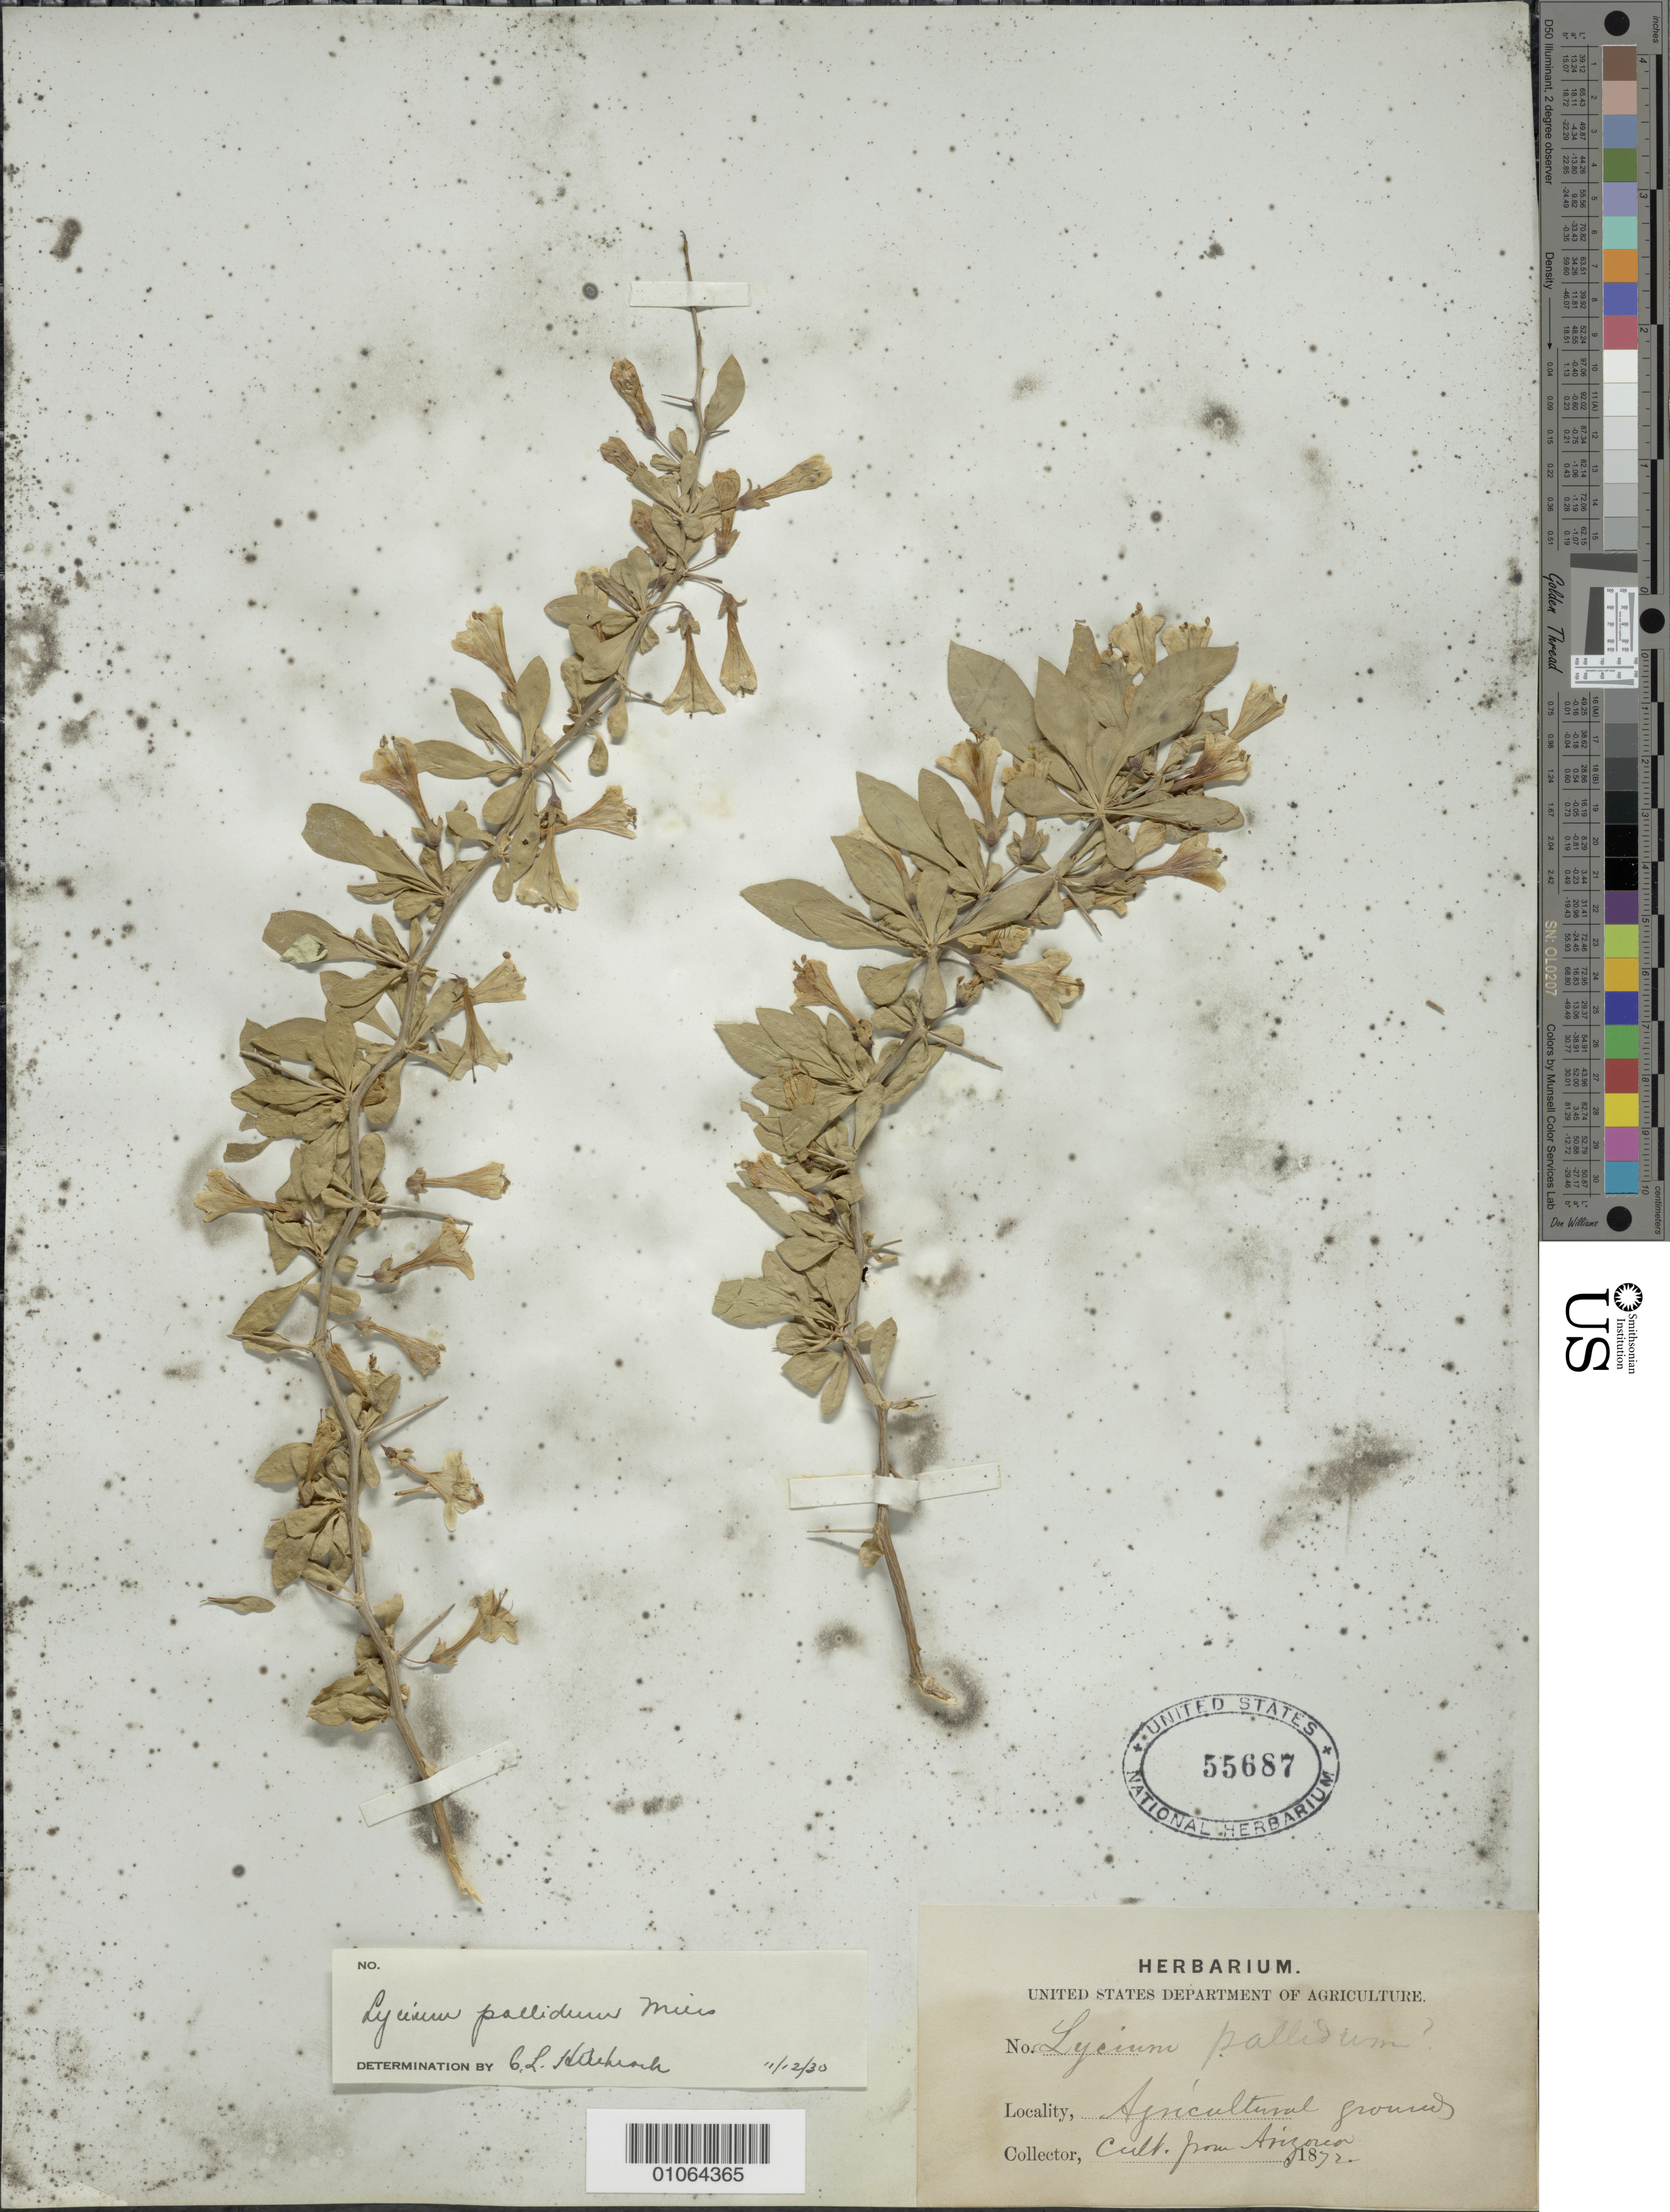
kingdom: Plantae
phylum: Tracheophyta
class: Magnoliopsida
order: Solanales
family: Solanaceae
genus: Lycium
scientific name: Lycium pallidum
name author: Miers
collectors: Facchini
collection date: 1872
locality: Agricultural grounds.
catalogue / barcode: US 55687